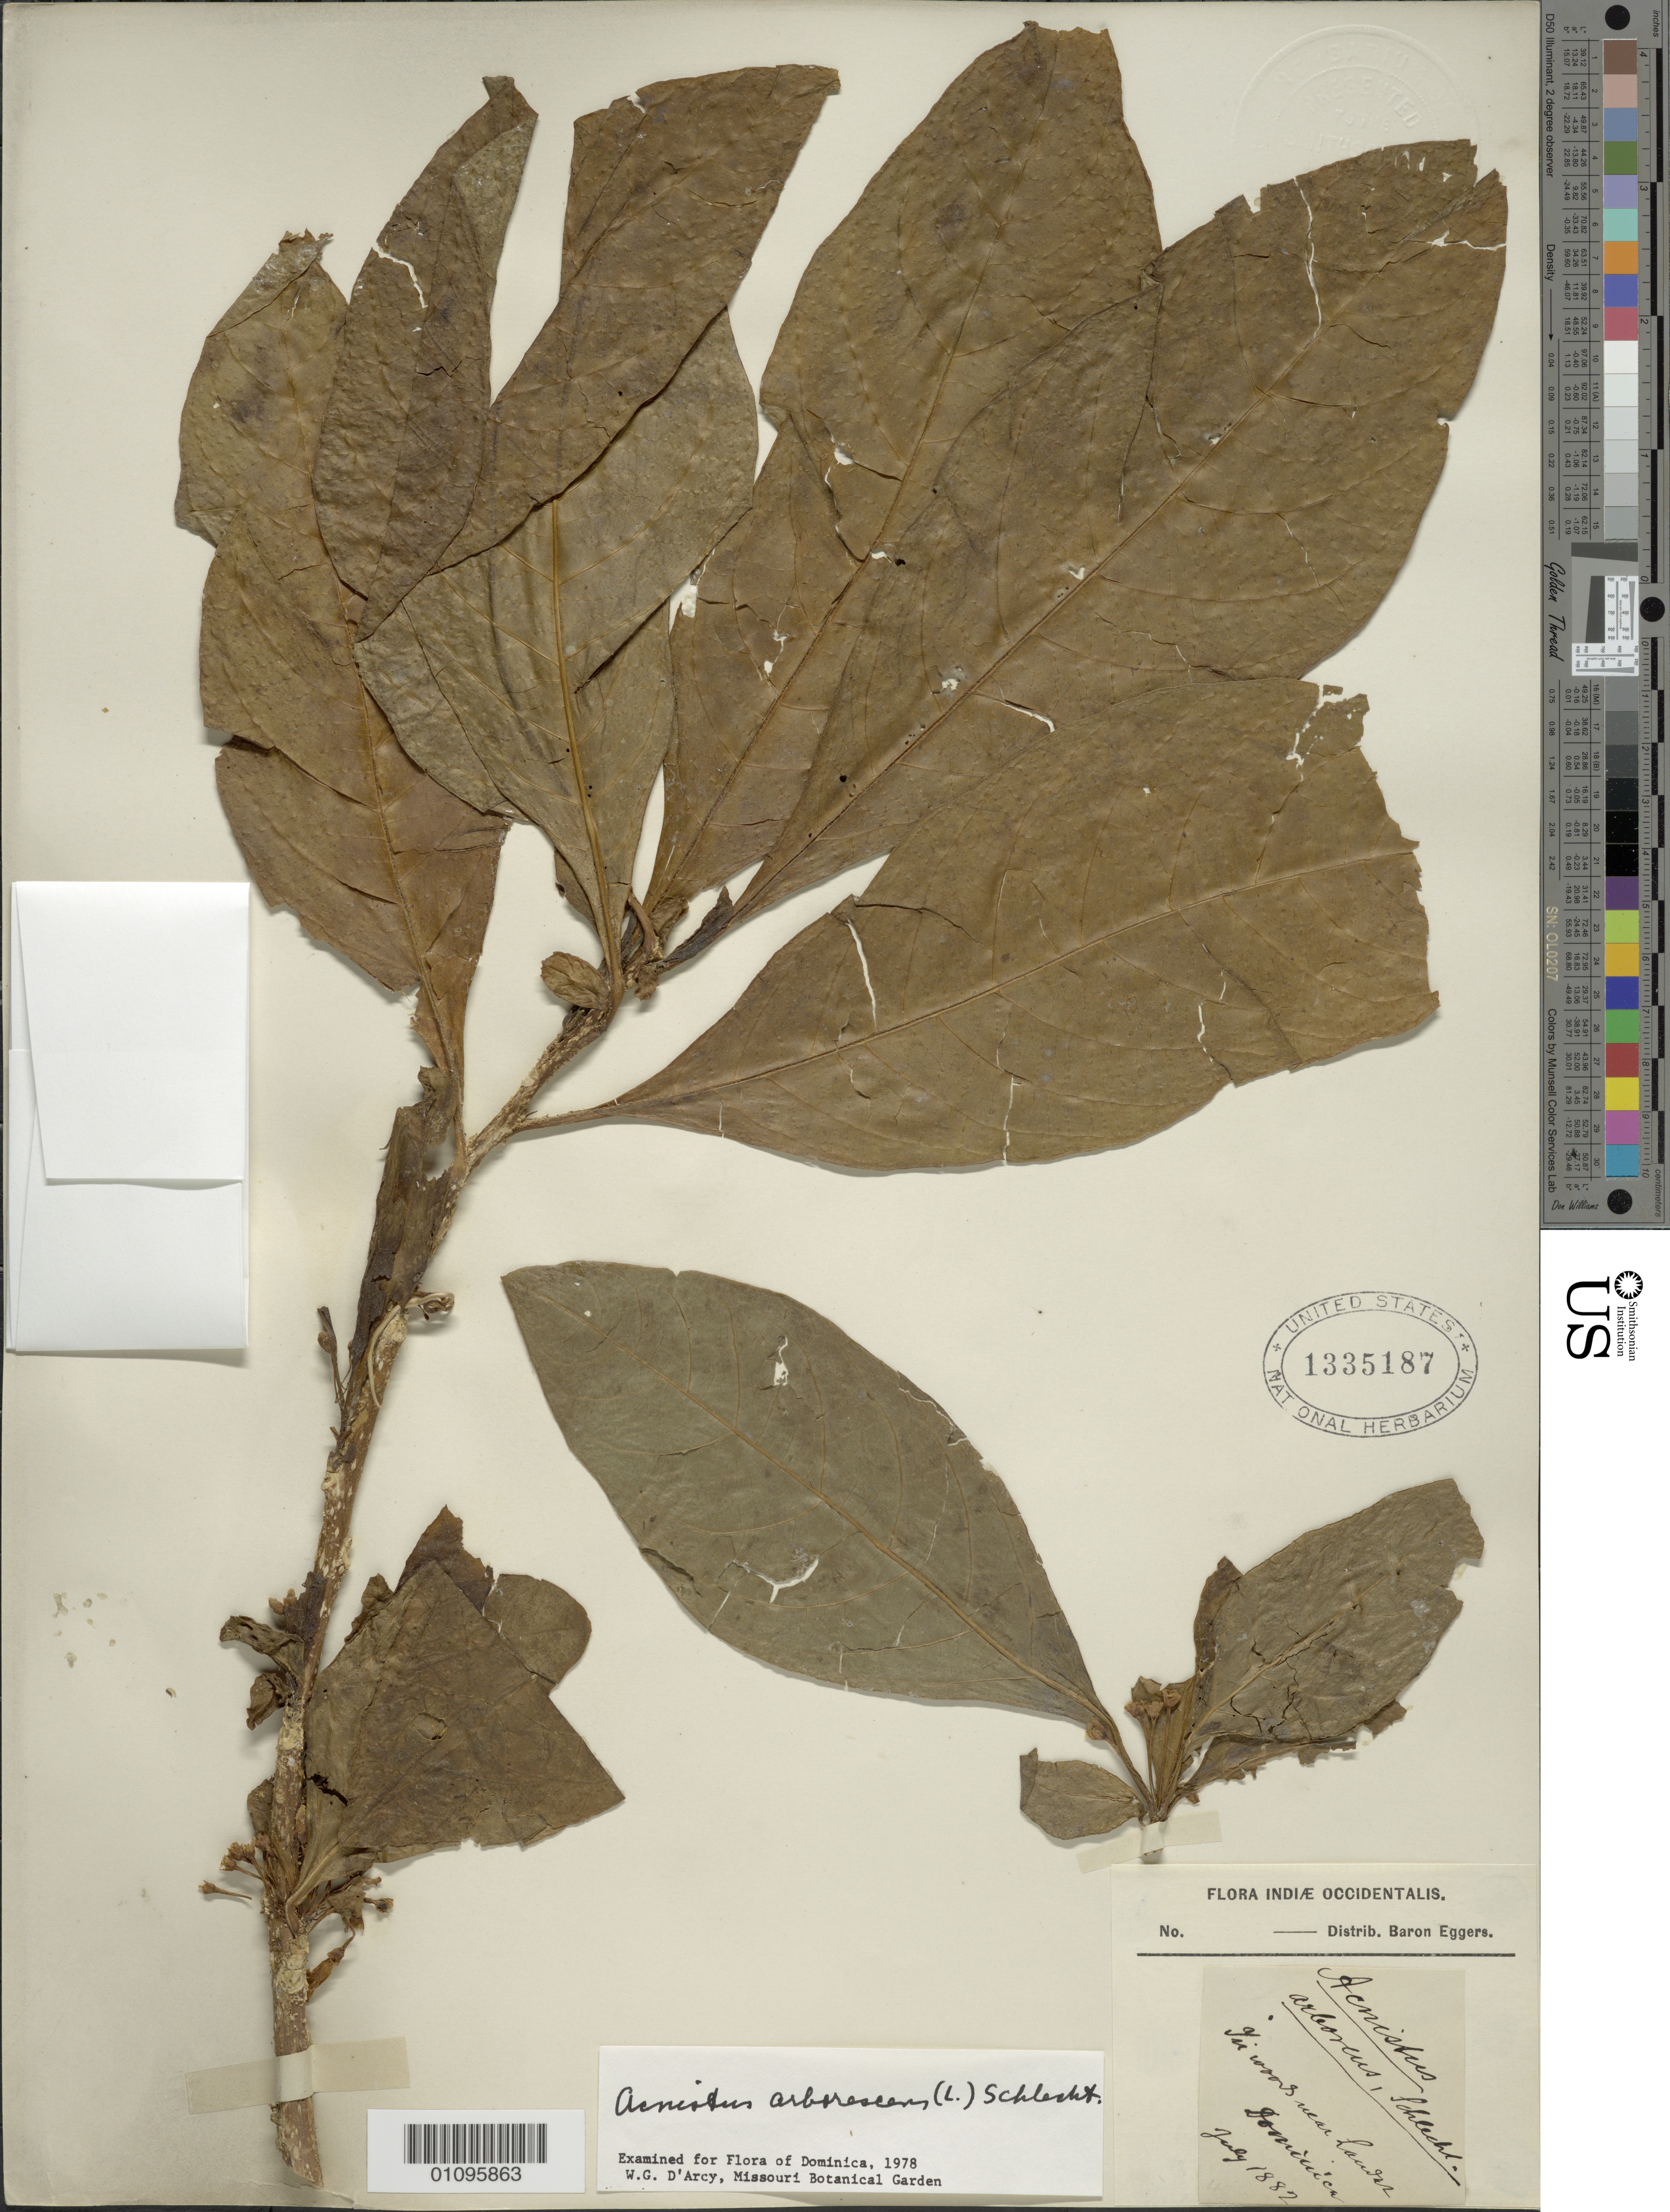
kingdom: Plantae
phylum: Tracheophyta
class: Magnoliopsida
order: Solanales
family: Solanaceae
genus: Acnistus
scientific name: Acnistus arborescens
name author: (L.) Schltdl.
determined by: D'Arcy, W. G.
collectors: H. F. A. von Eggers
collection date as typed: Jul 1887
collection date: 1887-07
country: Dominica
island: Dominica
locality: Laudat, near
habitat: In woods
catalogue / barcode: US 1335187